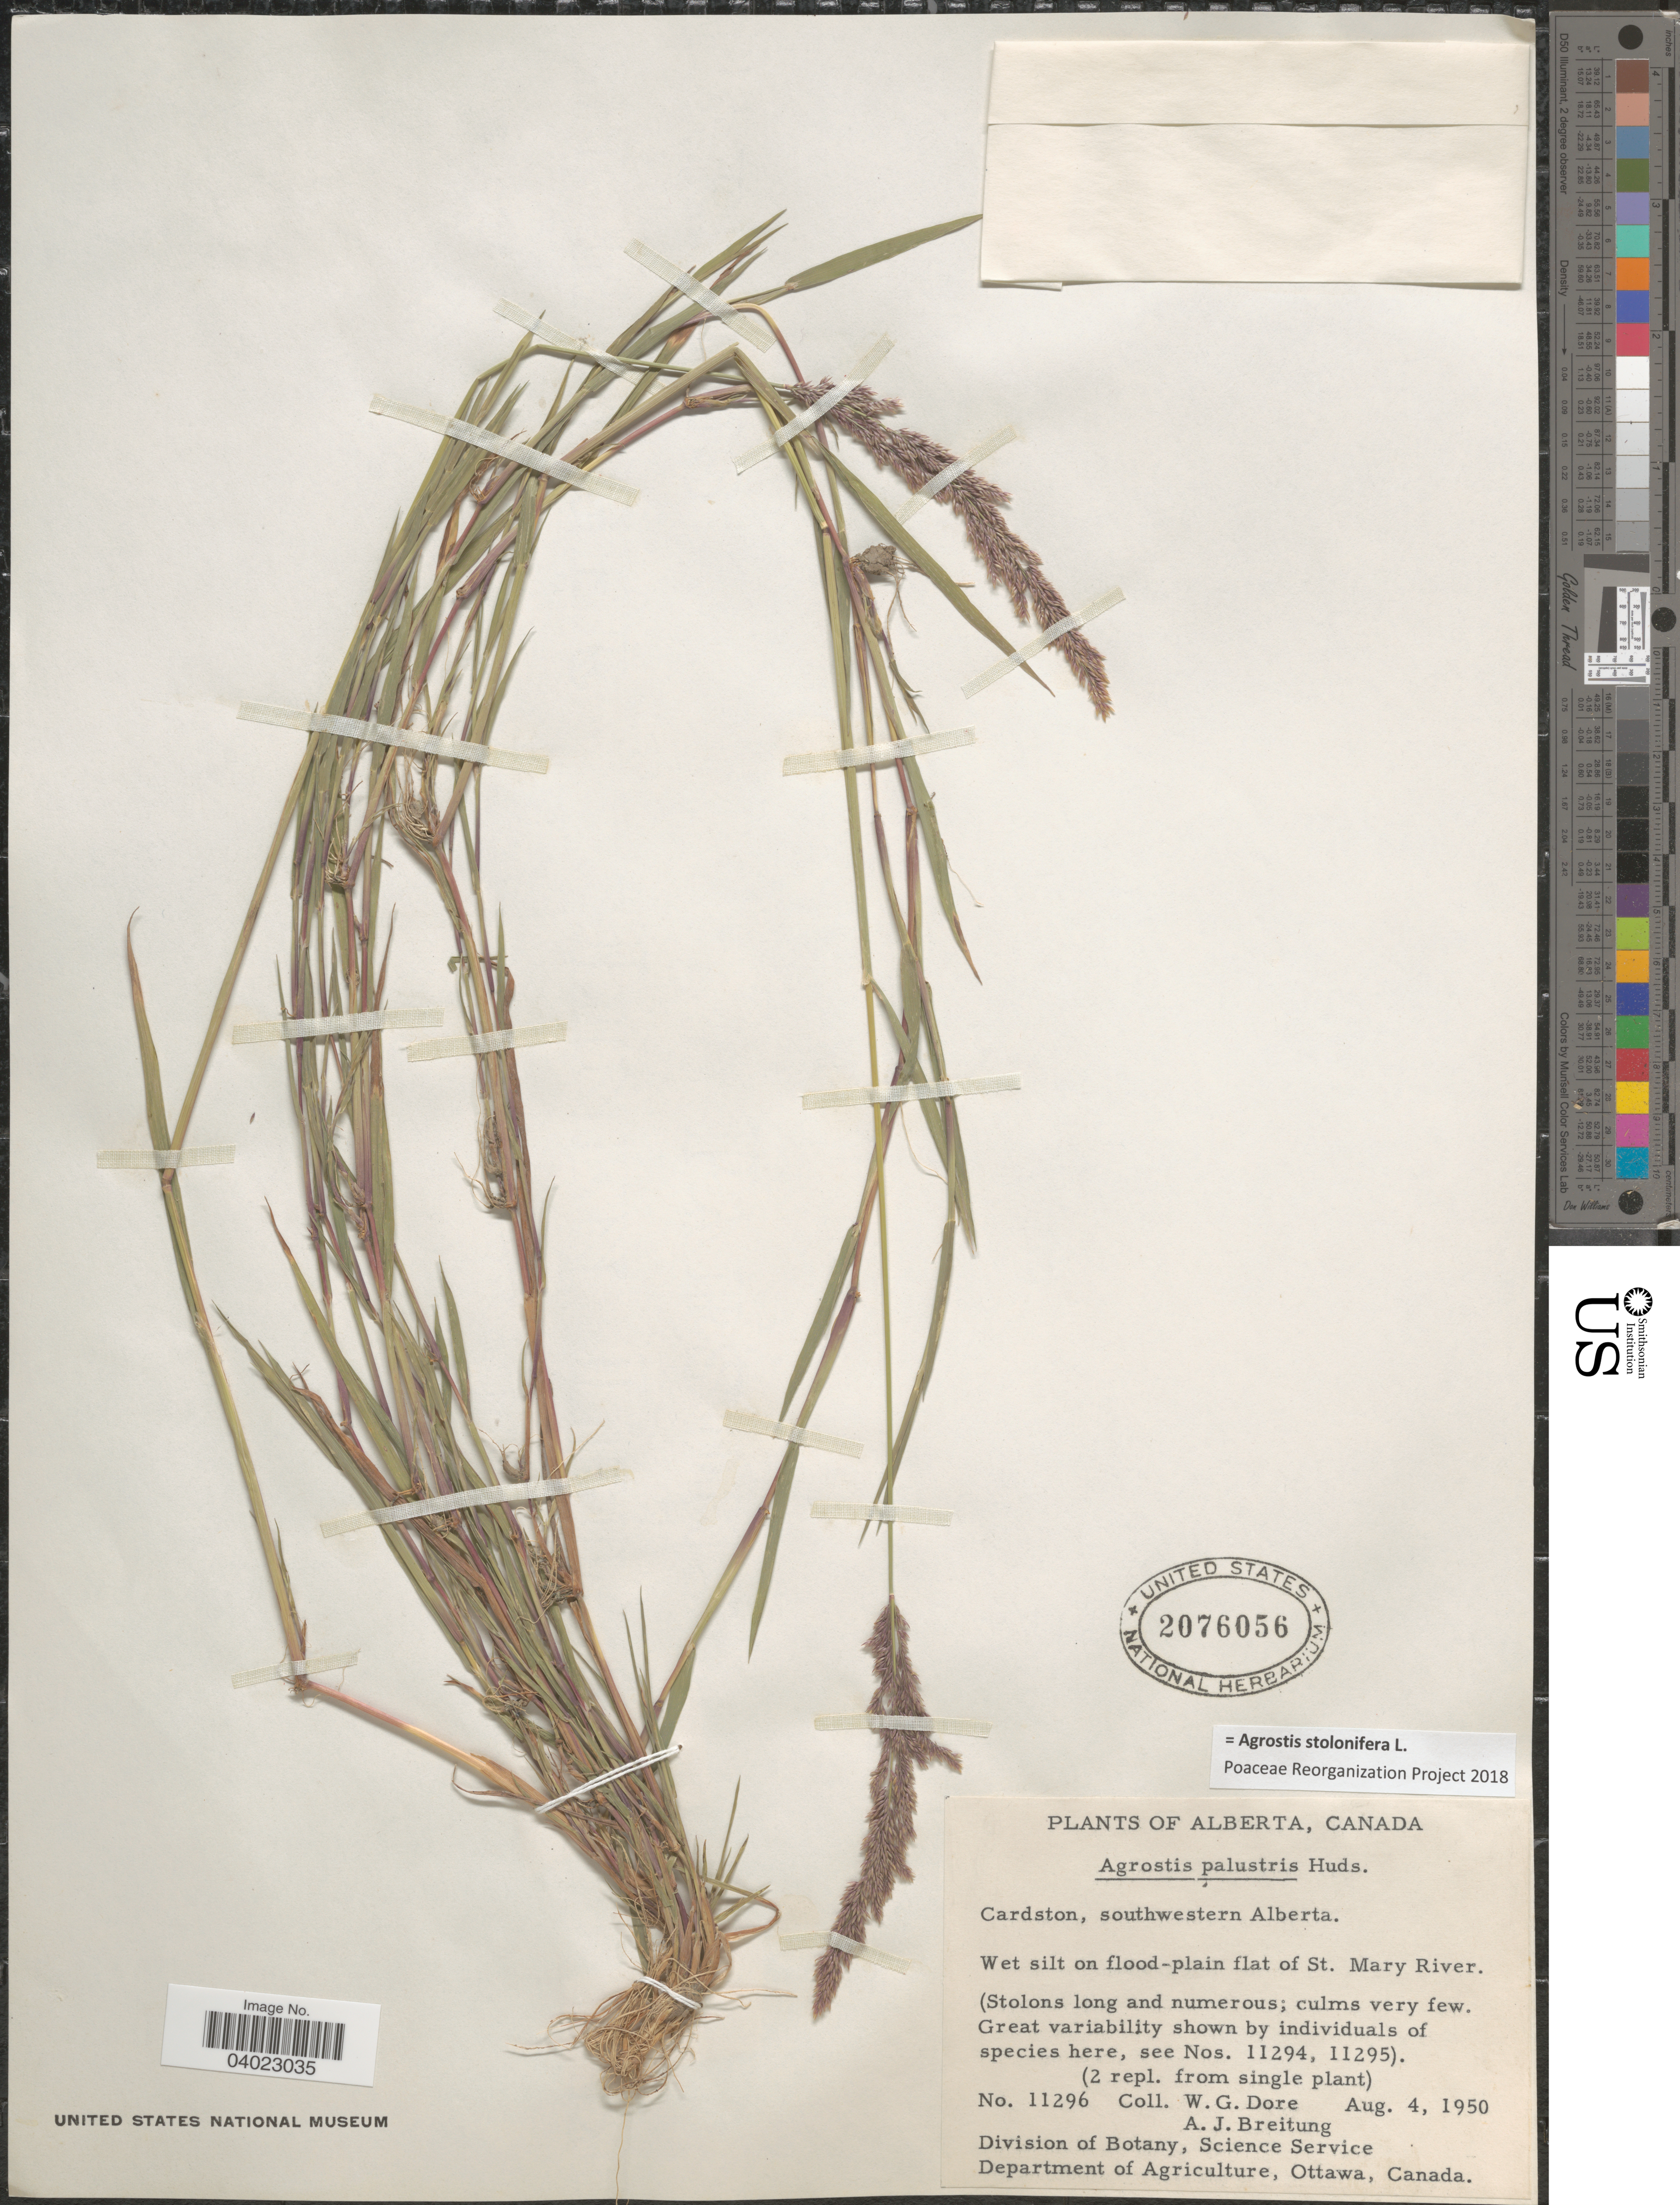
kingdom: Plantae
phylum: Tracheophyta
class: Liliopsida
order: Poales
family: Poaceae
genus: Agrostis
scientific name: Agrostis stolonifera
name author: L.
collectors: W. Dore & A. Breitung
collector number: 11296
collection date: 1950-08-04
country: Canada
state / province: Alberta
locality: Cardston, Southwestern Alberta. Wet silt on flood-plain flat of St. Mary River.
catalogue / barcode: US 2076056